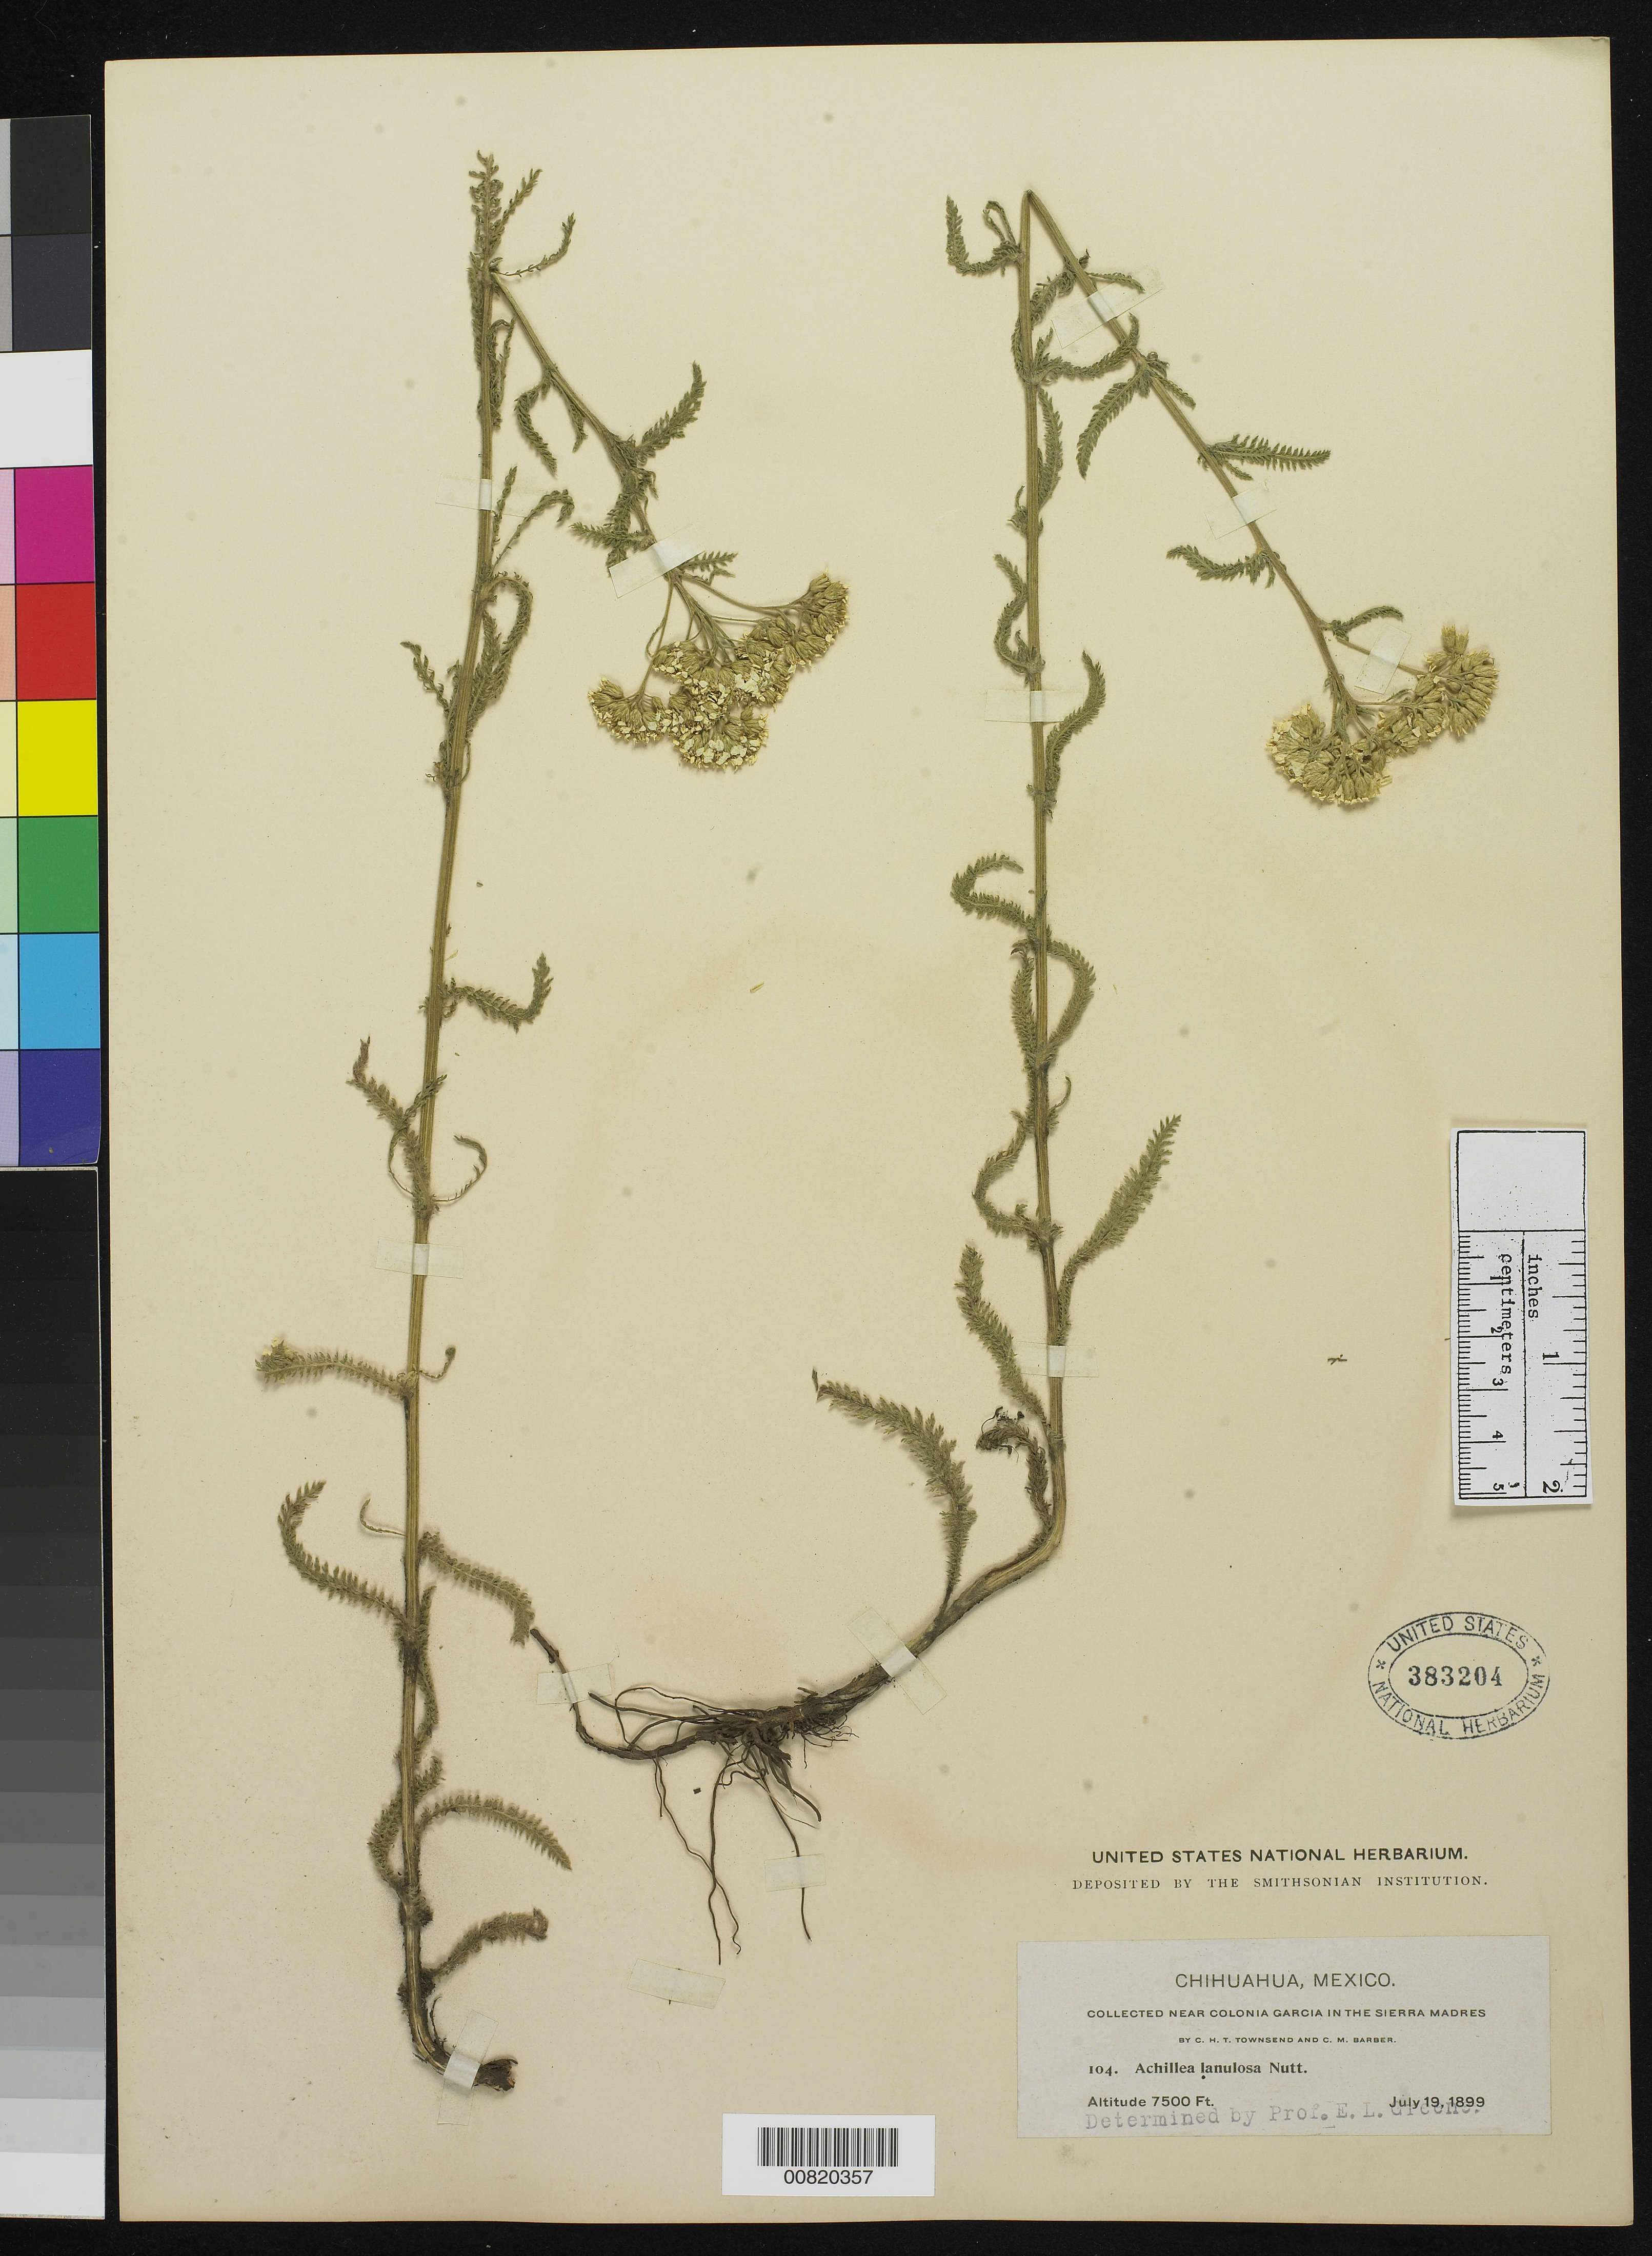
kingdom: Plantae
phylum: Tracheophyta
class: Magnoliopsida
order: Asterales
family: Asteraceae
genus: Achillea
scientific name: Achillea lanulosa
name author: Nutt.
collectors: C. H. T. Townsend & C. Barber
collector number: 104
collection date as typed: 19 Jul 1899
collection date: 1899-07-19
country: Mexico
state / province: Chihuahua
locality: Near Colonia García in the Sierra Madre, Chihuahua.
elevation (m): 2286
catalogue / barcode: US 383204